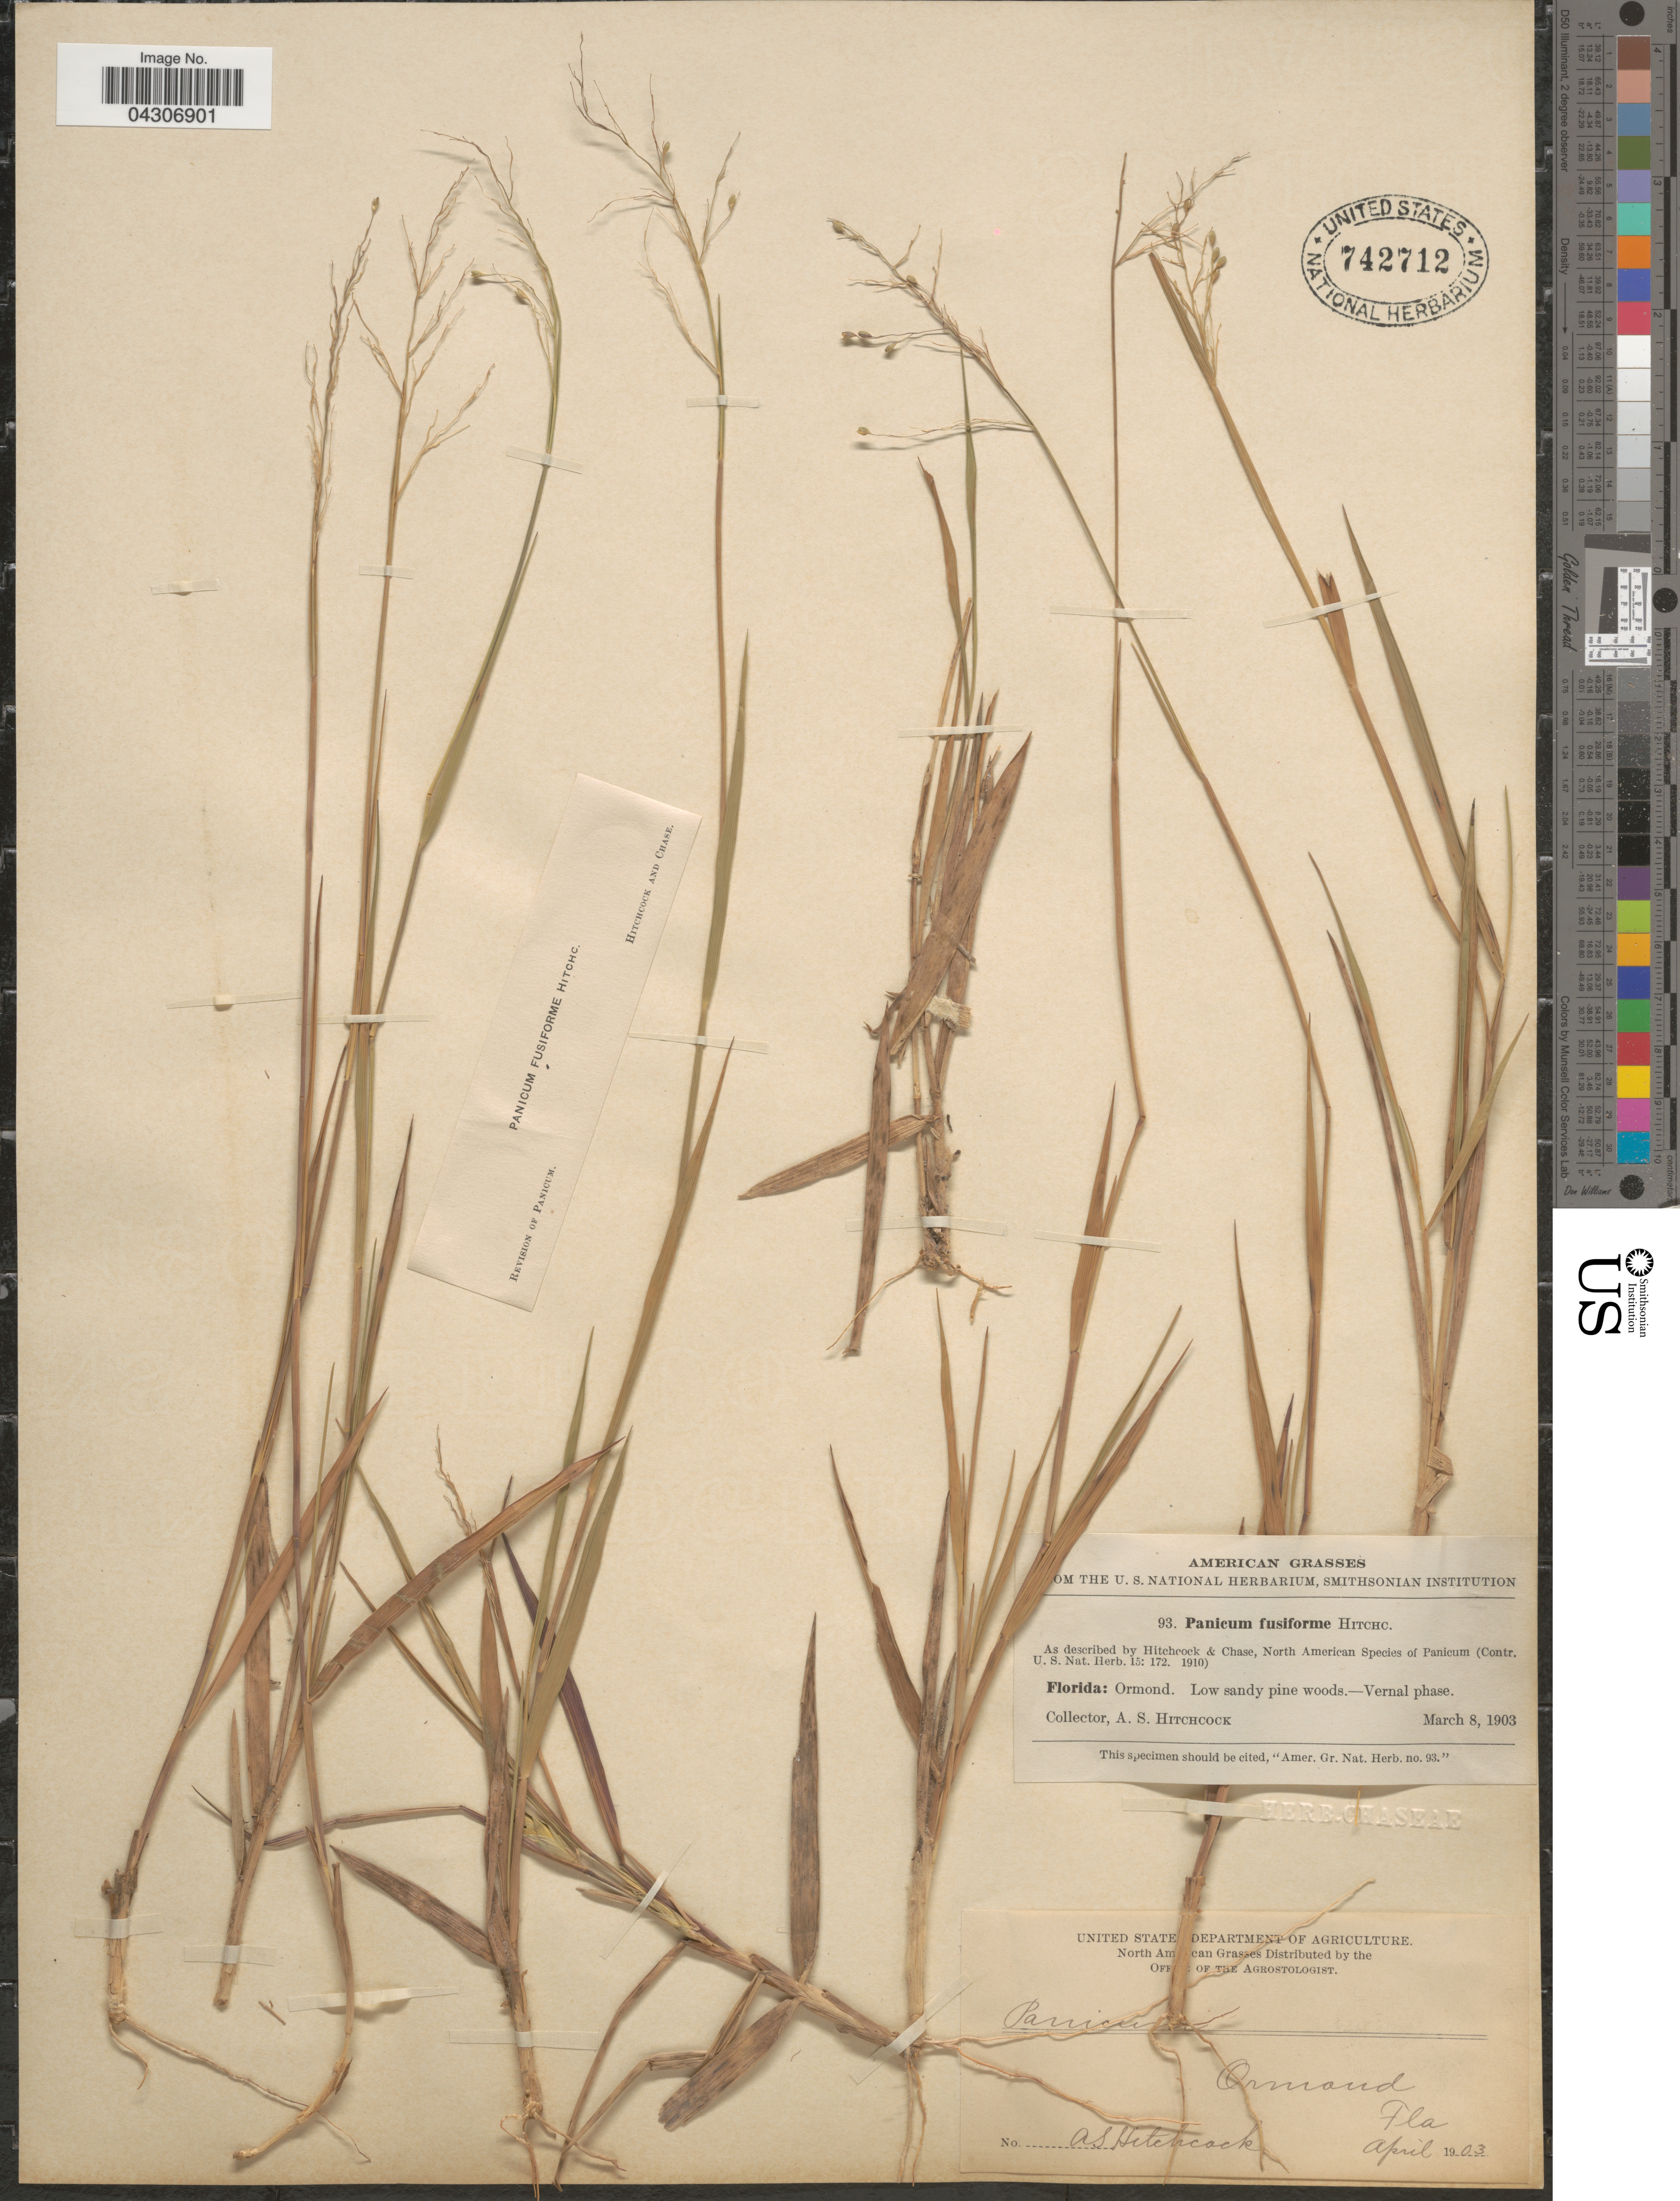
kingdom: Plantae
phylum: Tracheophyta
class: Liliopsida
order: Poales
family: Poaceae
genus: Dichanthelium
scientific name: Dichanthelium aciculare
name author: (Desv. ex Poir.) Gould & C.A. Clark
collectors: A. S. Hitchcock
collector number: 93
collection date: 1903-03-08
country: United States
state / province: Florida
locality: Ormond.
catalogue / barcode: US 742712